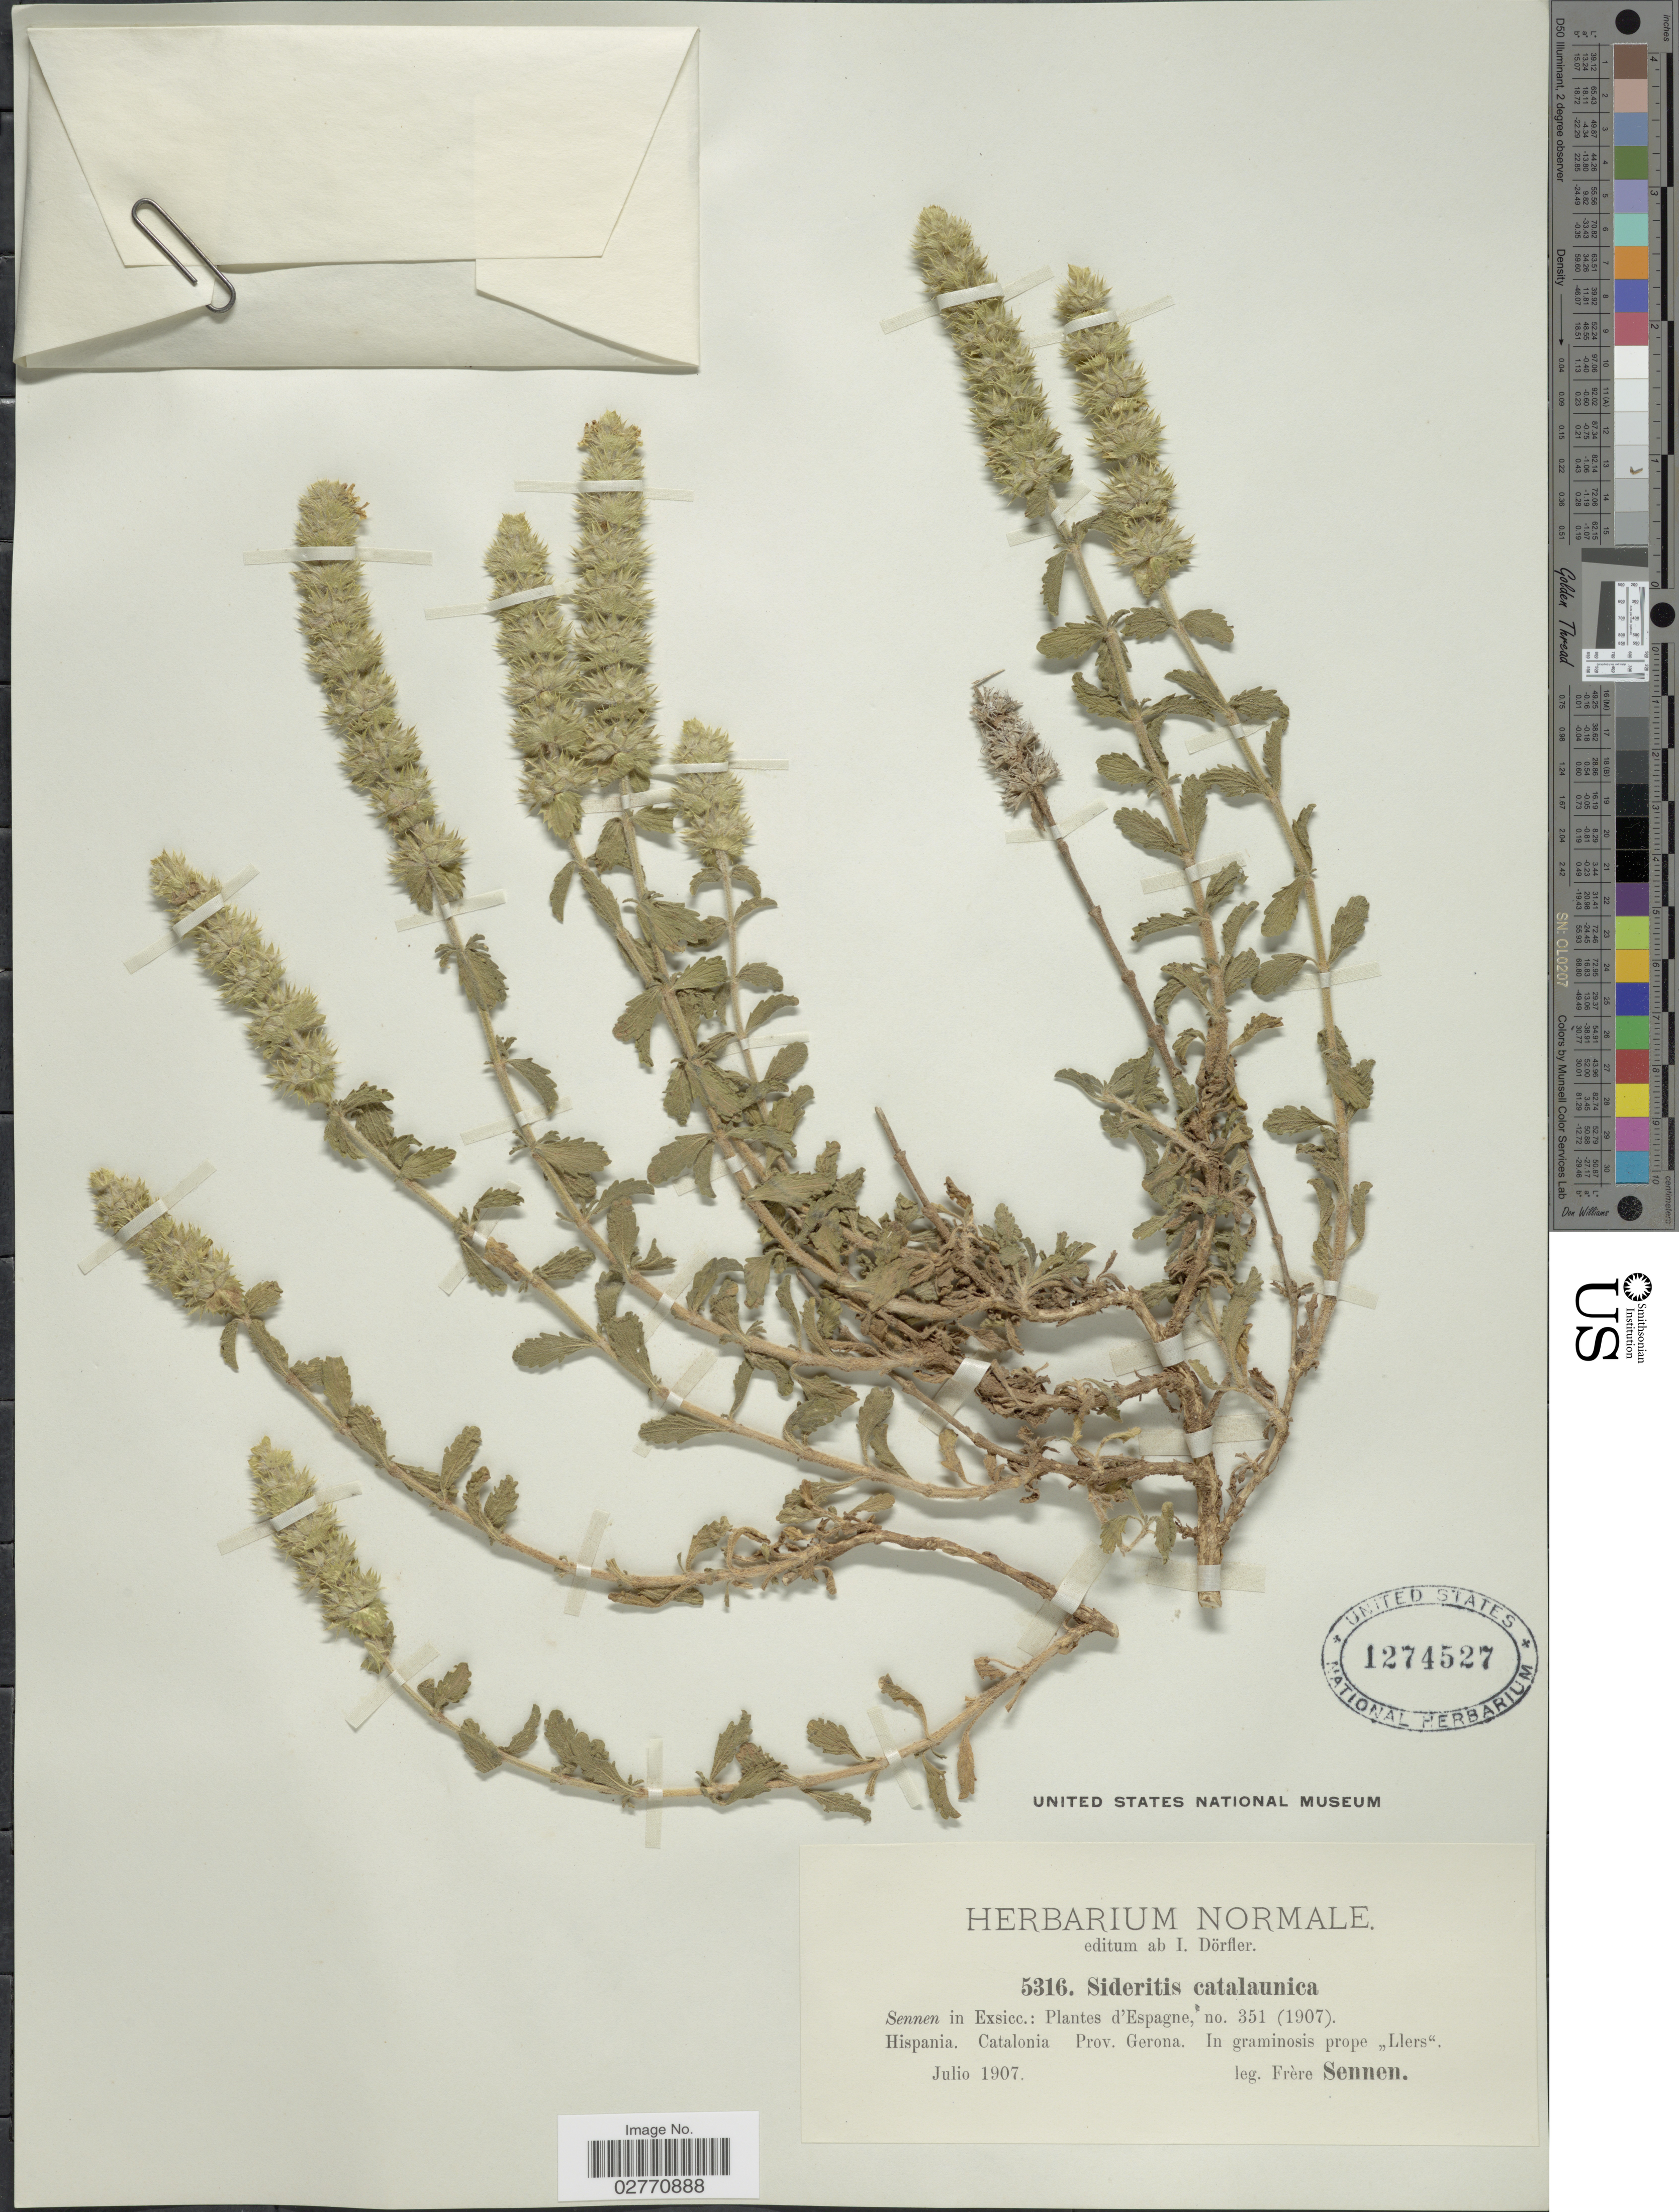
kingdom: Plantae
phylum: Tracheophyta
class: Magnoliopsida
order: Lamiales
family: Lamiaceae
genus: Sideritis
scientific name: Sideritis catalaunica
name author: Sennen & Pau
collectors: E. Sennen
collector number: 5316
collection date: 1907-07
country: Spain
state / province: Catalunya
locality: Hispania. Catalonia Prov. Gerona. In graminosis prope ,,Llers'.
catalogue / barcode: US 1274527